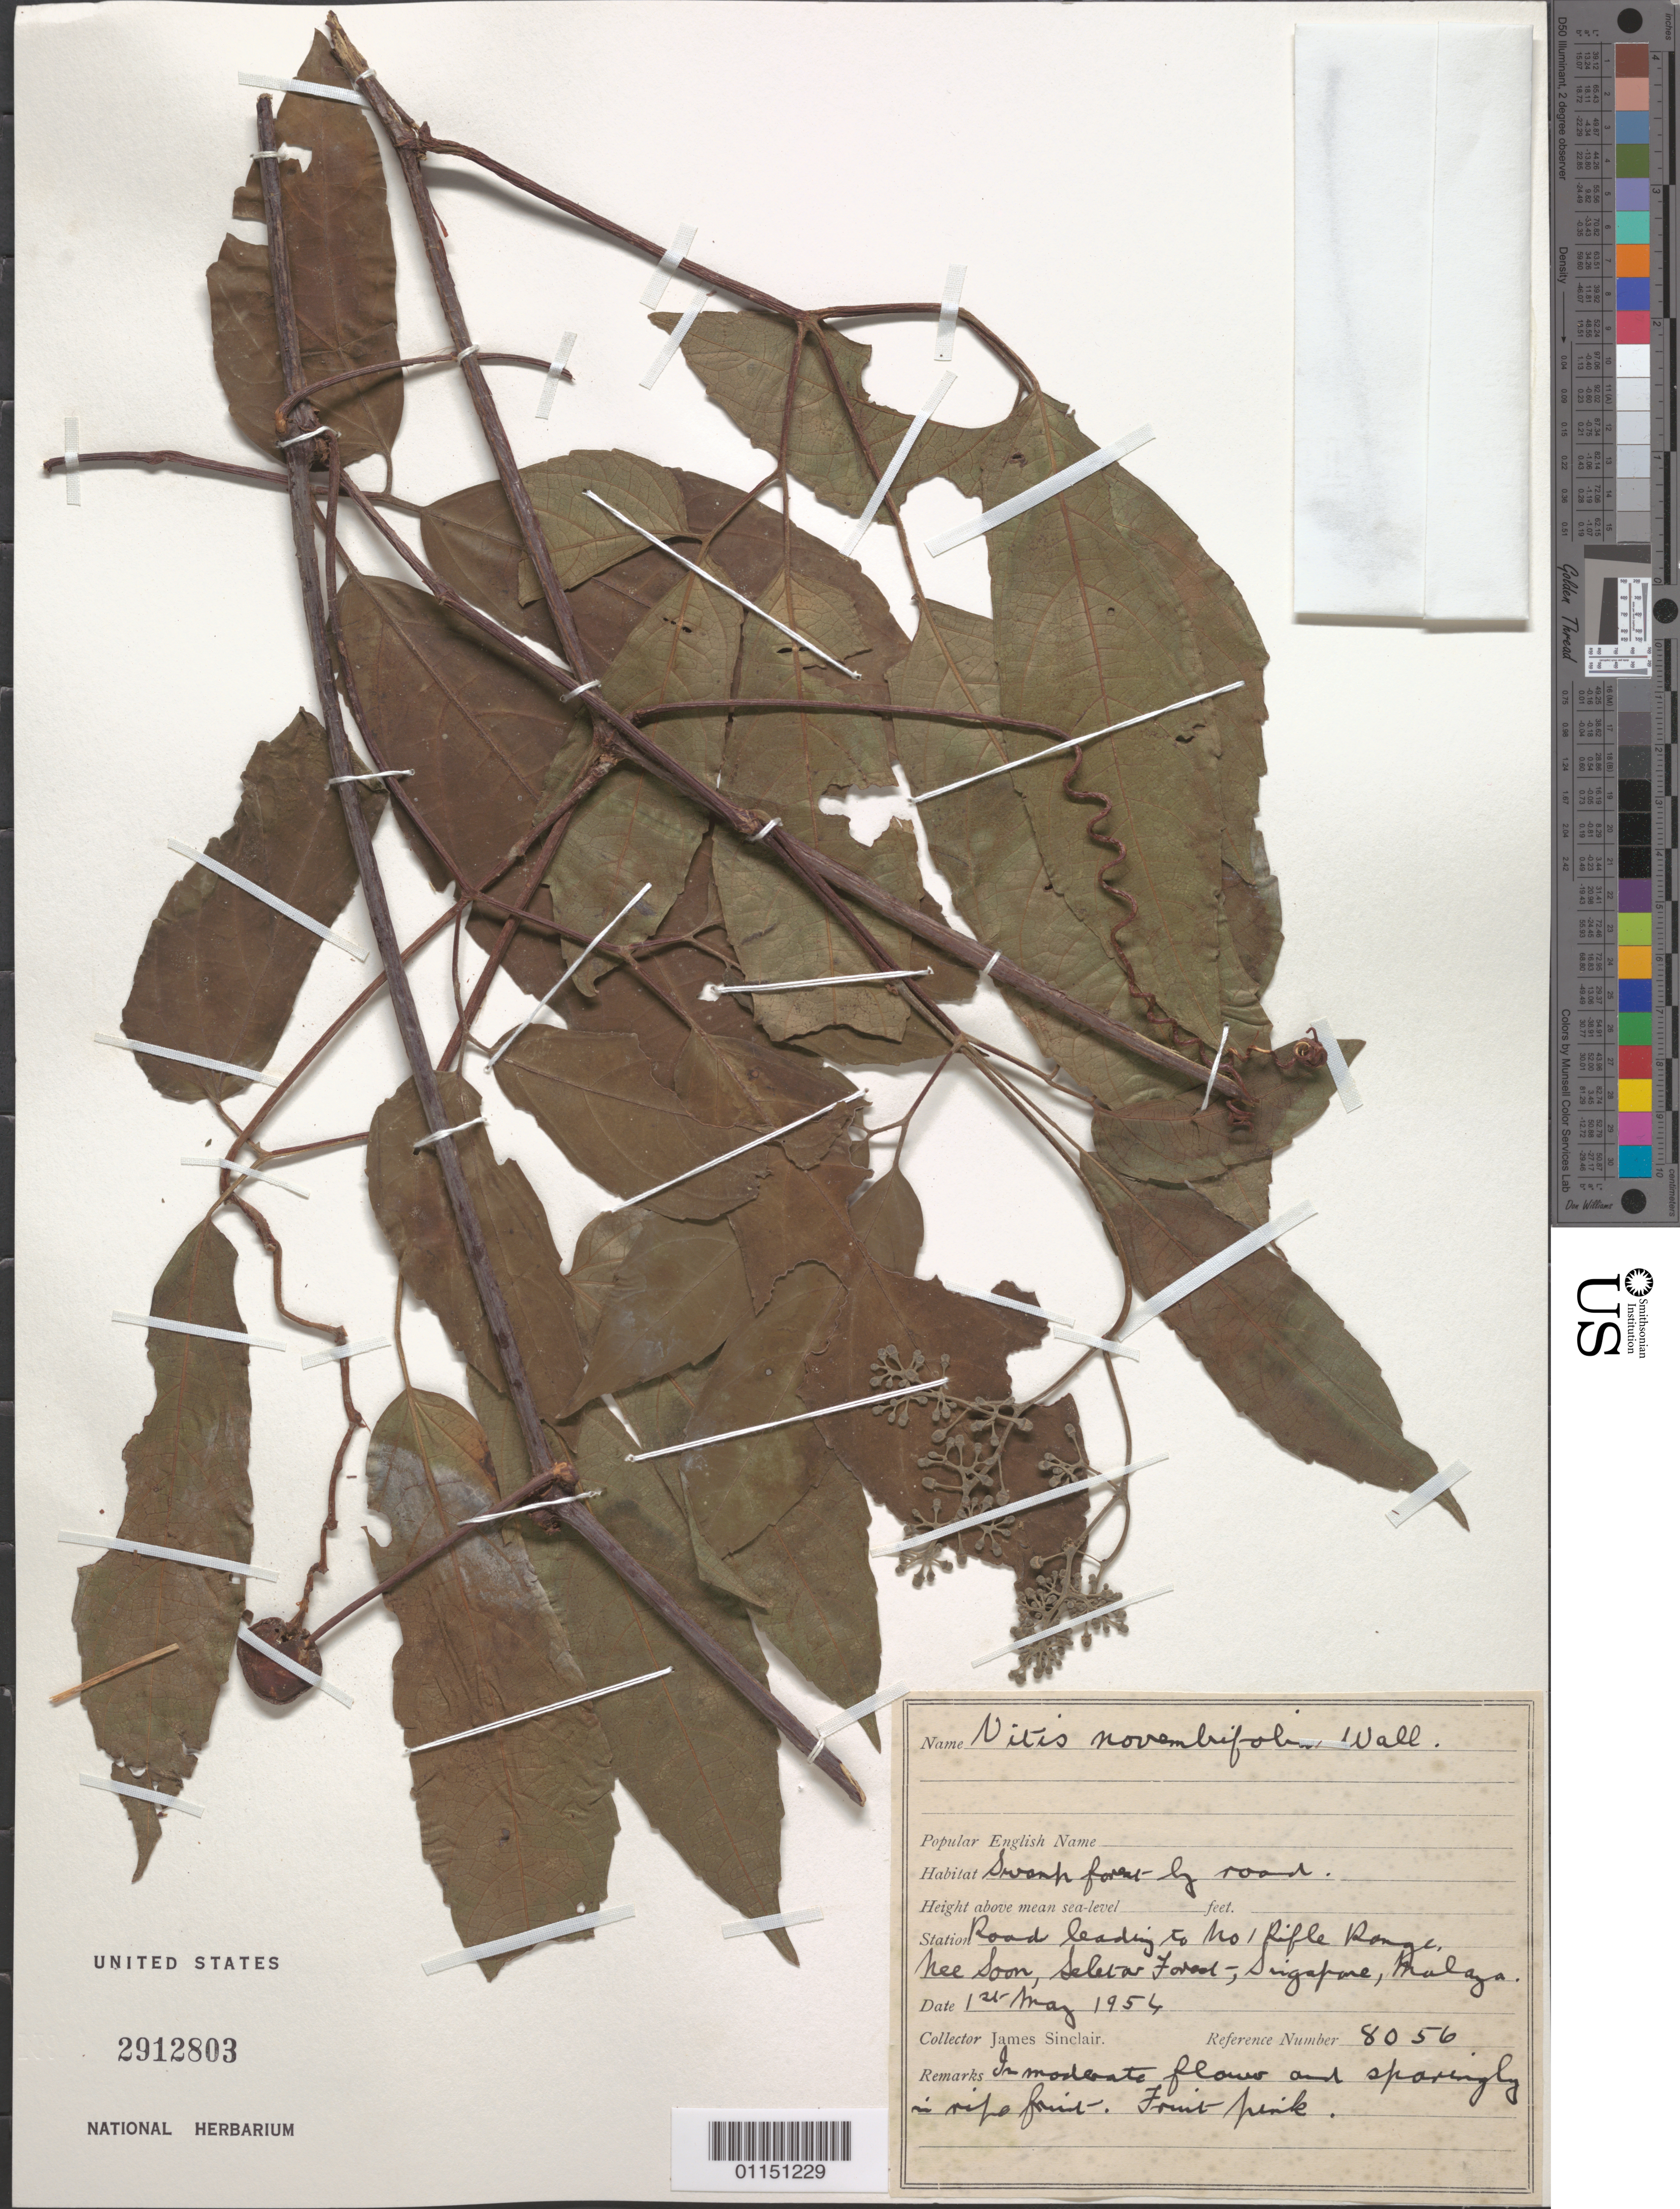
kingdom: Plantae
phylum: Tracheophyta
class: Magnoliopsida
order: Vitales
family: Vitaceae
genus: Cayratia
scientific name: Cayratia novemfolia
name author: Burkill ex Suess.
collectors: J. Sinclair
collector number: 8056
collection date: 1954-05-26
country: Singapore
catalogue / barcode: US 2912803